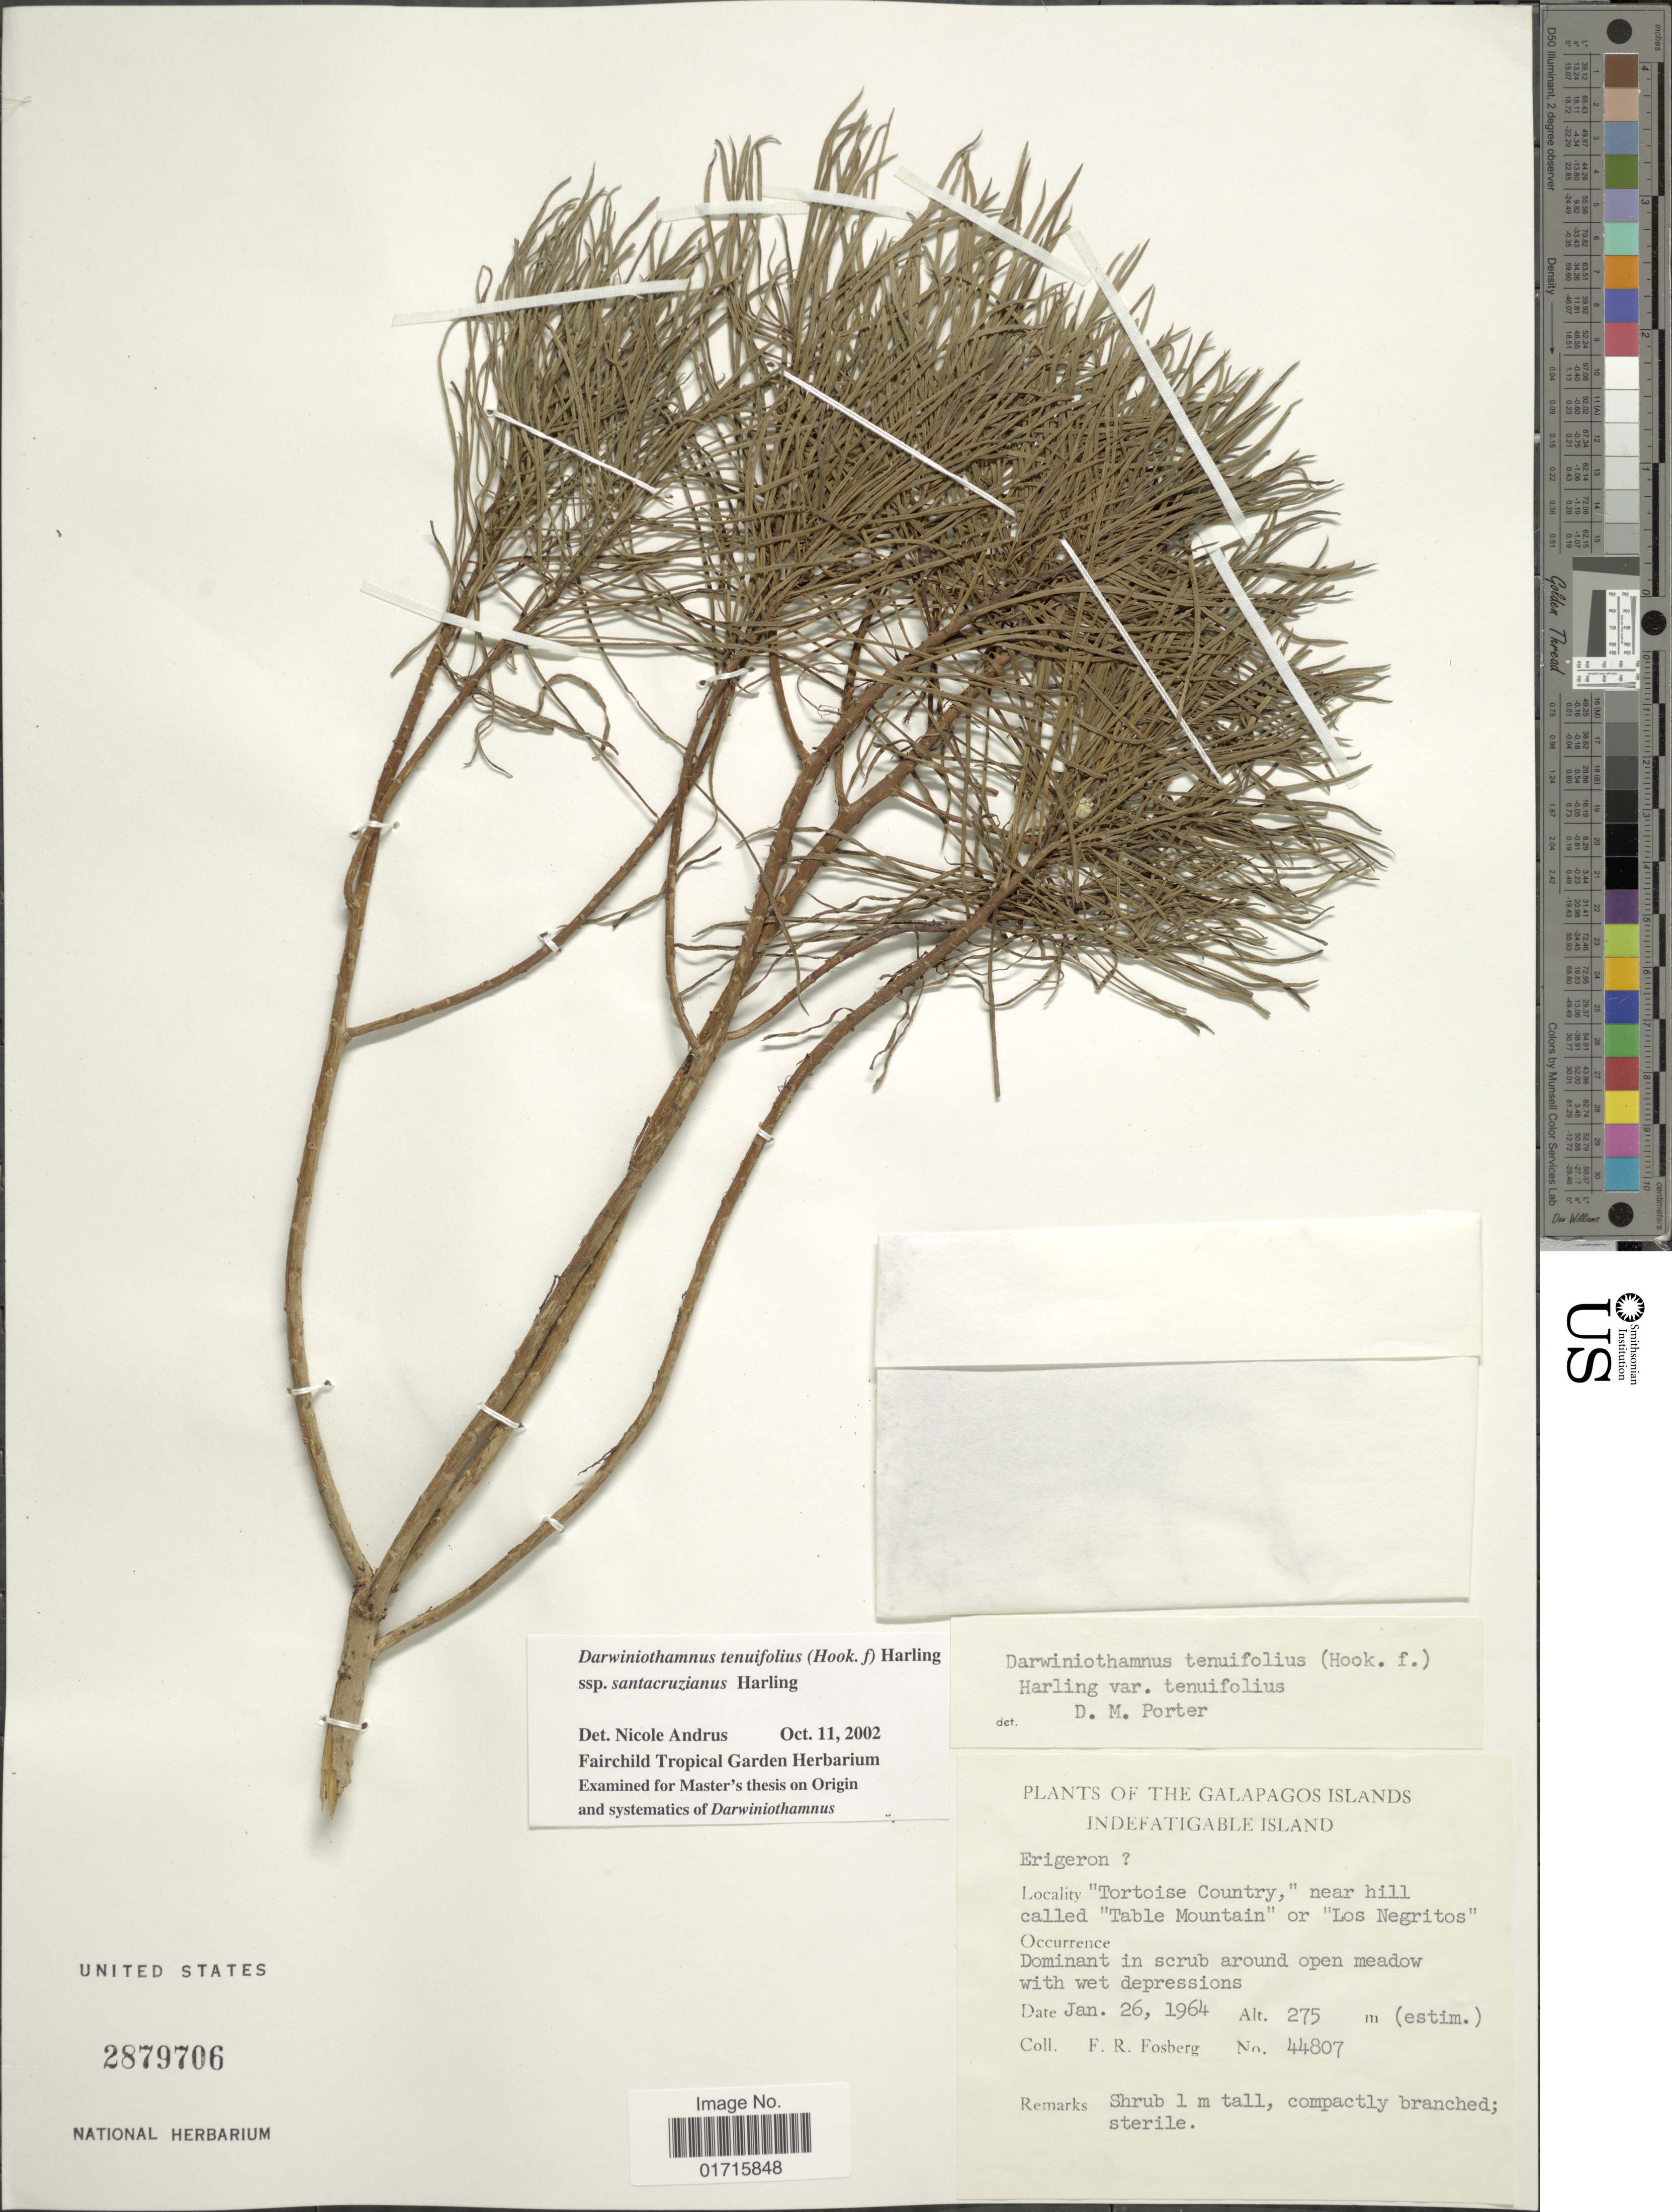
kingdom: Plantae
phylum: Tracheophyta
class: Magnoliopsida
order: Asterales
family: Asteraceae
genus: Darwiniothamnus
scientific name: Darwiniothamnus tenuifolius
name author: (Hook. f.) Harling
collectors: F. R. Fosberg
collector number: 44807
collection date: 1964-01-26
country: Ecuador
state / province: Colón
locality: The Galapagos Islands. Indefatigable Island. "Tortoise Country," near hill called "Table Mountain" or "Los Negritos"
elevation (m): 275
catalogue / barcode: US 2879706